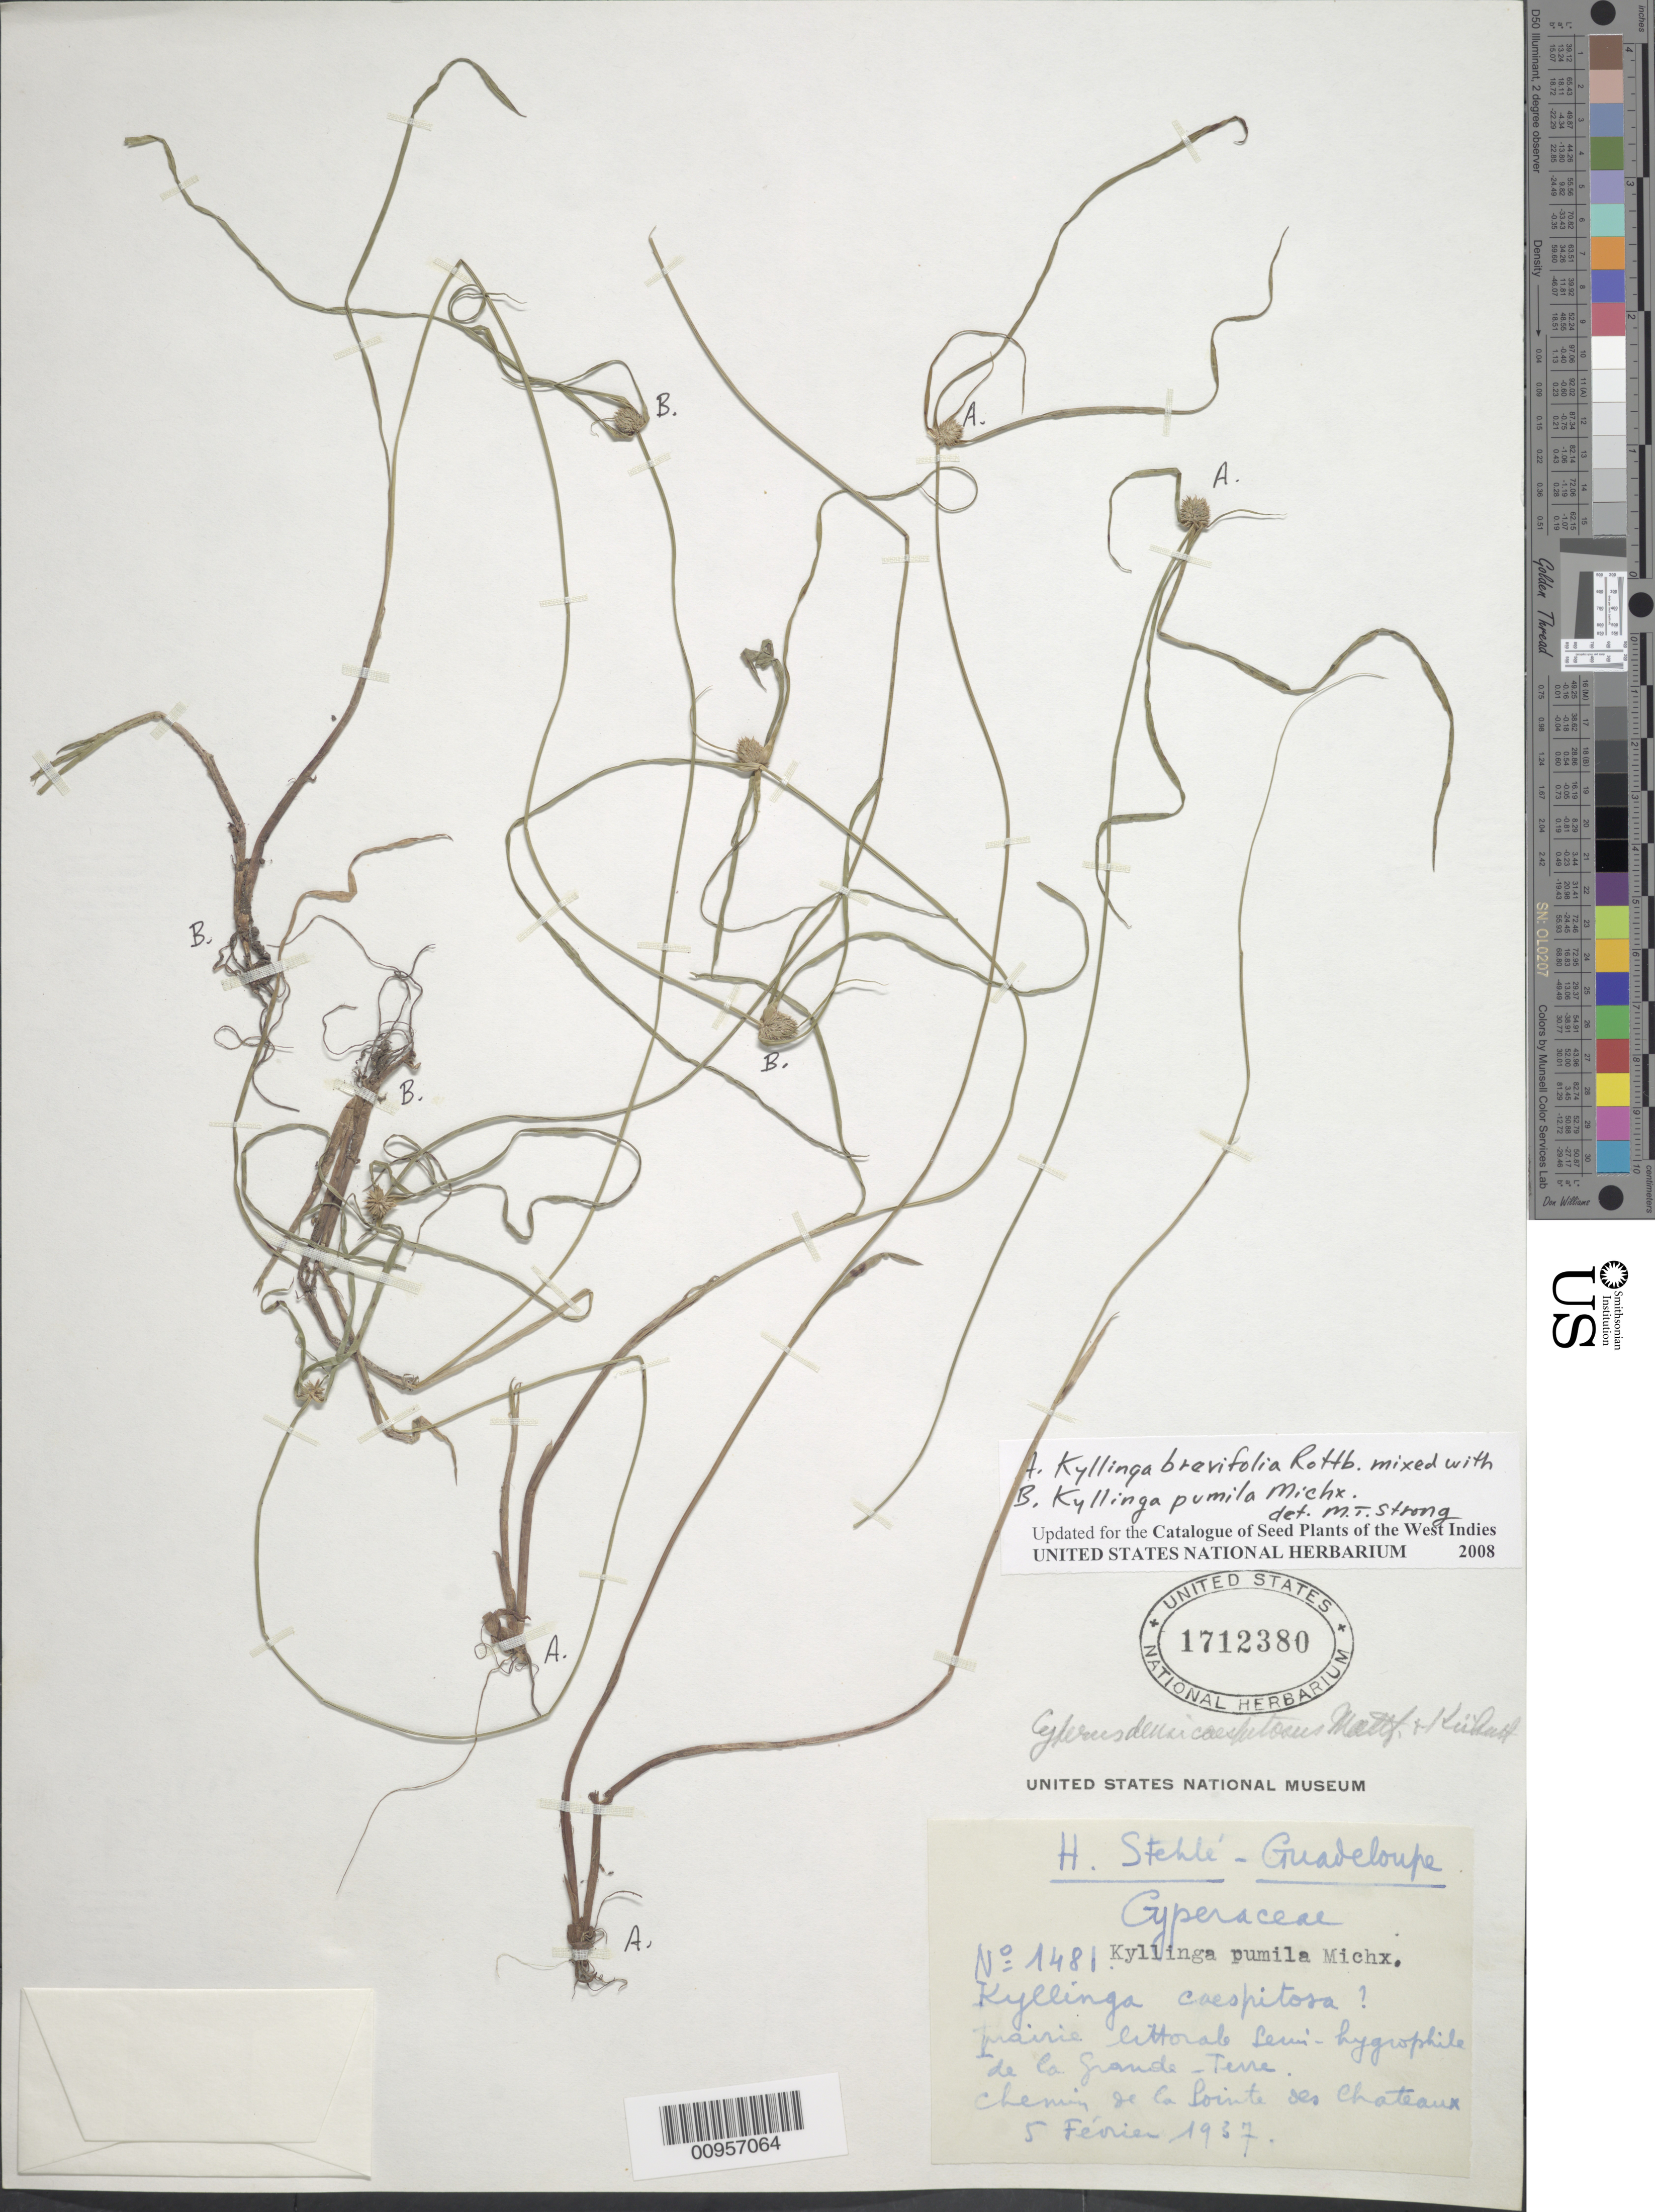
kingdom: Plantae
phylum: Tracheophyta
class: Liliopsida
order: Poales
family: Cyperaceae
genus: Cyperus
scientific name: Cyperus brevifolius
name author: (Rottb.) Hassk.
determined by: Strong, Mark T., (BOT), Smithsonian Institution - National Museum of Natural History (UNITED STATES)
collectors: H. Stehlé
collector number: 1481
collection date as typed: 05 Feb 1937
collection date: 1937-02-05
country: Guadeloupe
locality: Prairie littoral de la Grand Terre, Chemin de la Pointe des Chateaux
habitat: Prairie littoral semi-hygrophies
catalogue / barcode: US 1712380